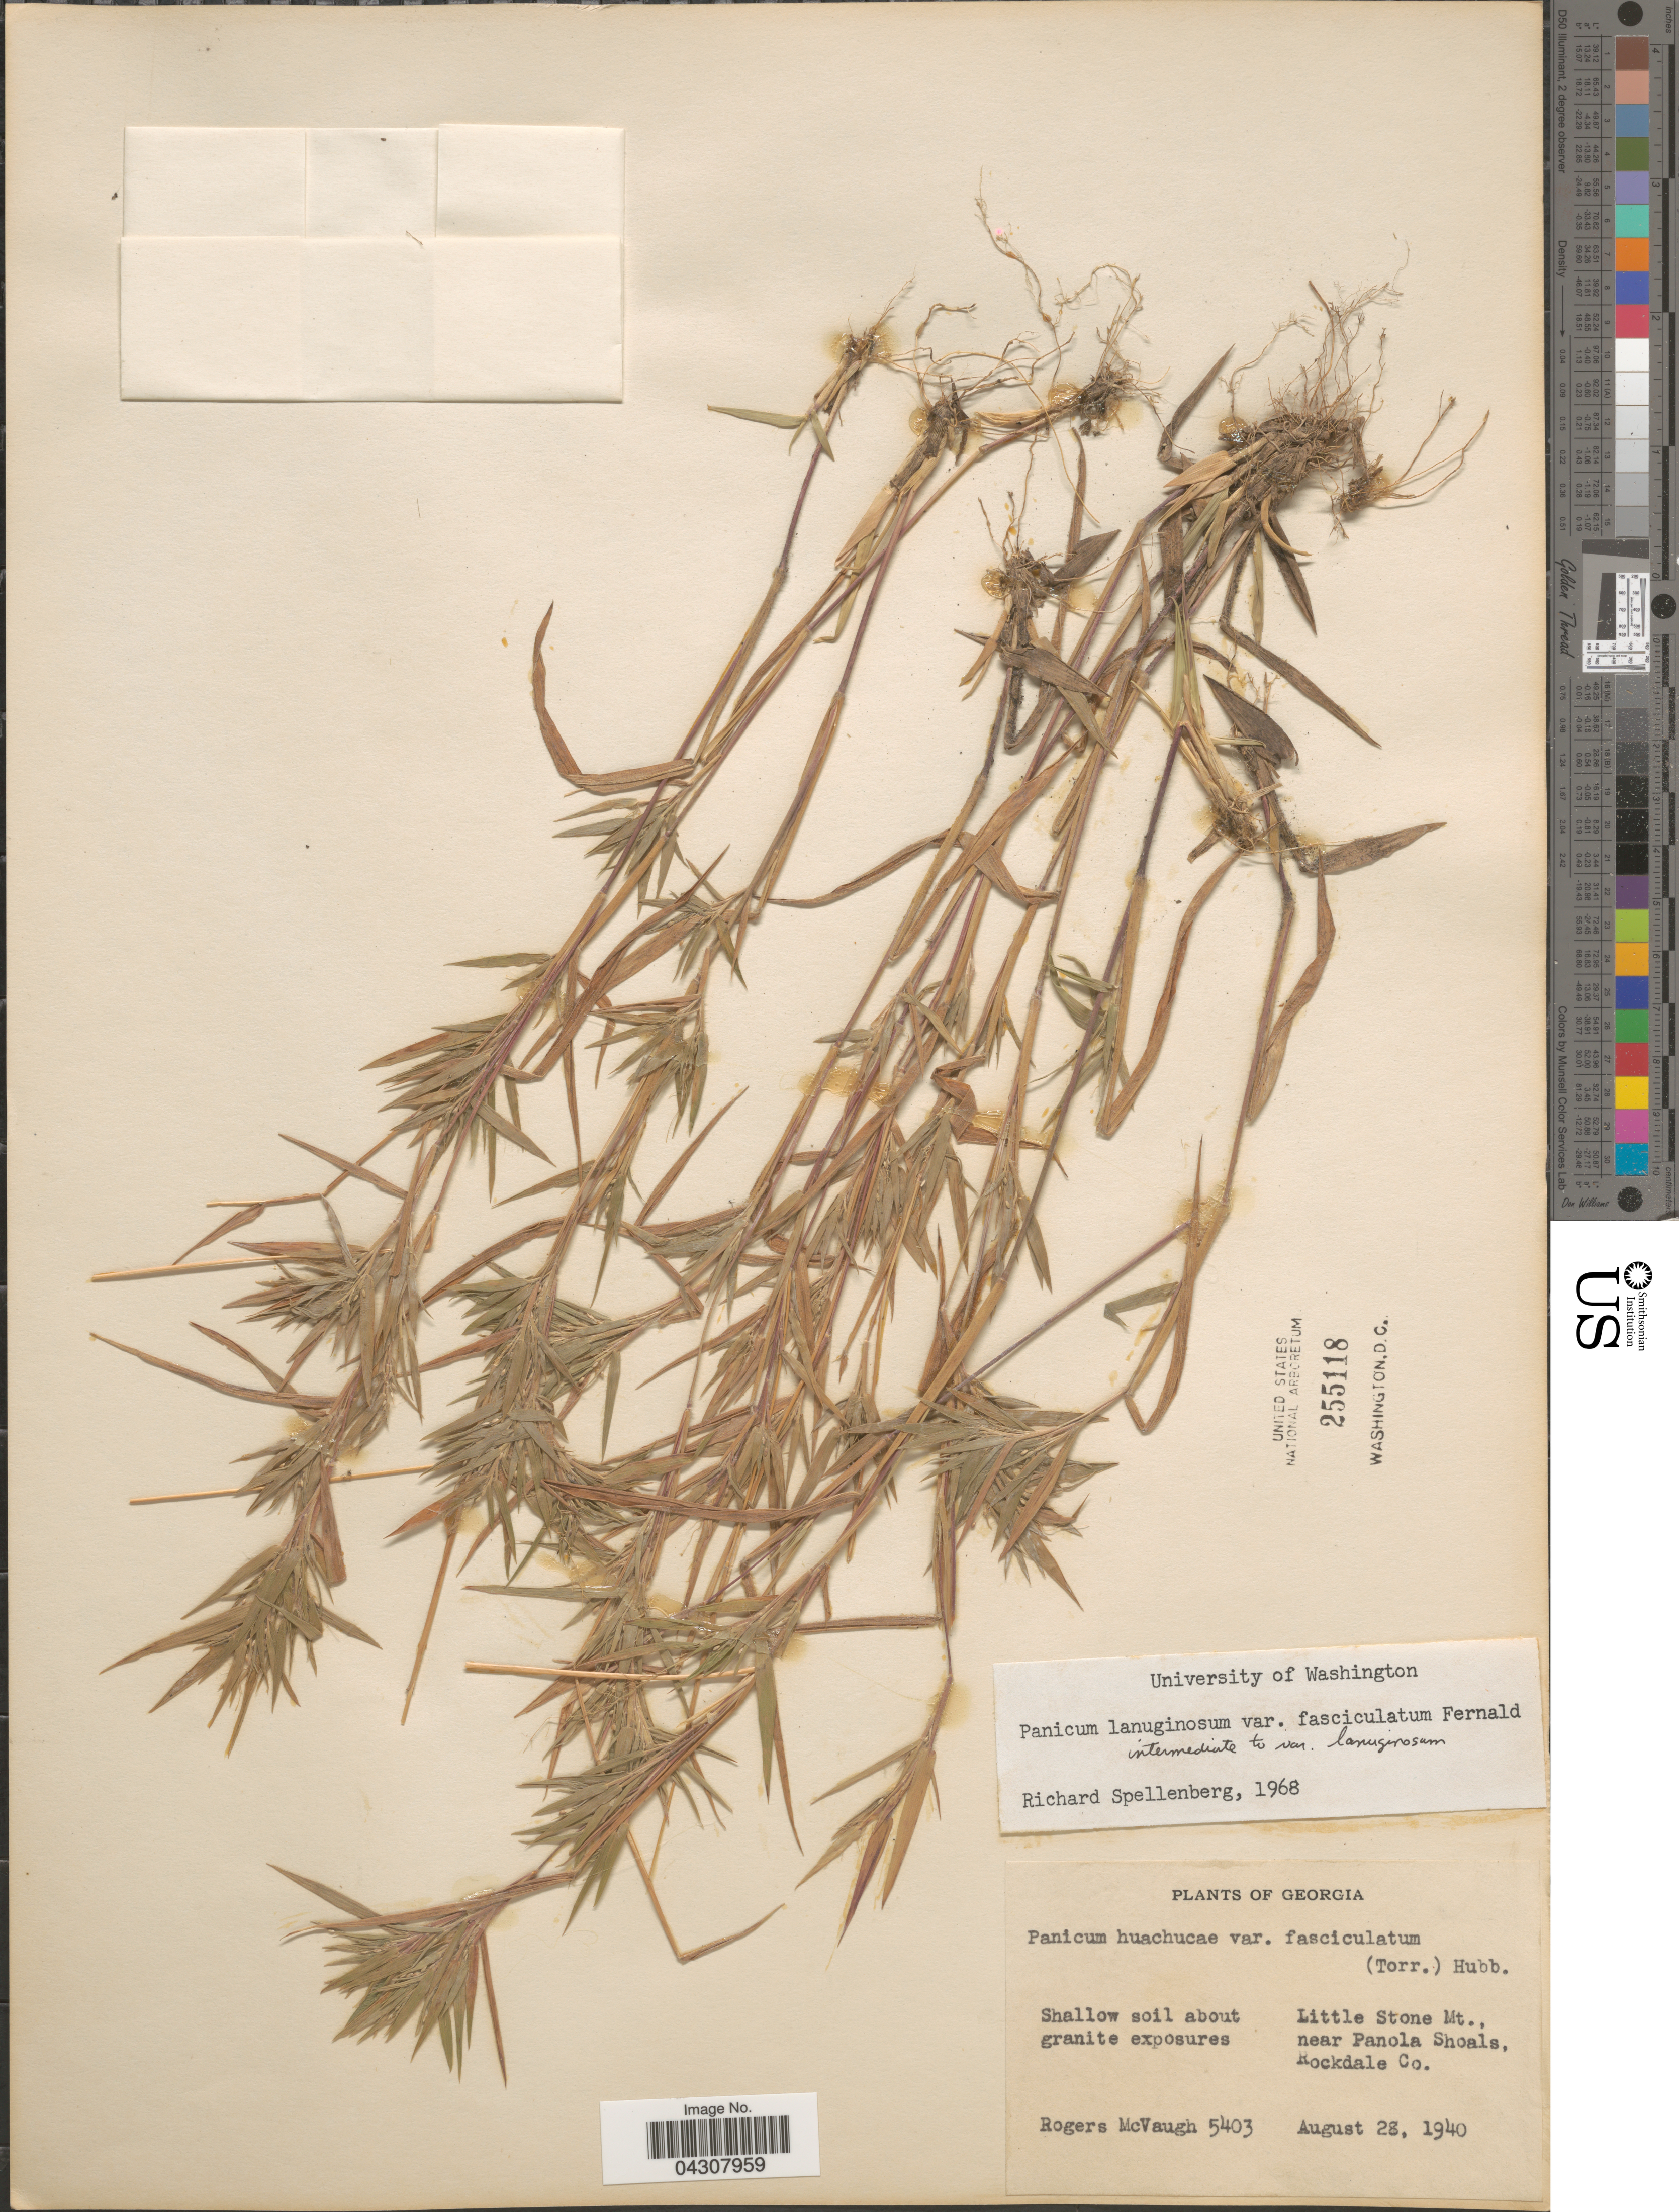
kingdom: Plantae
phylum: Tracheophyta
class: Liliopsida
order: Poales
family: Poaceae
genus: Dichanthelium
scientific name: Dichanthelium acuminatum var. acuminatum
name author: (Sw.) Gould & C.A. Clark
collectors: R. McVaugh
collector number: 5403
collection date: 1940-08-28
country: United States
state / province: Georgia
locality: Little Stone Mt., near Panola Shoals, Rockdale Co.